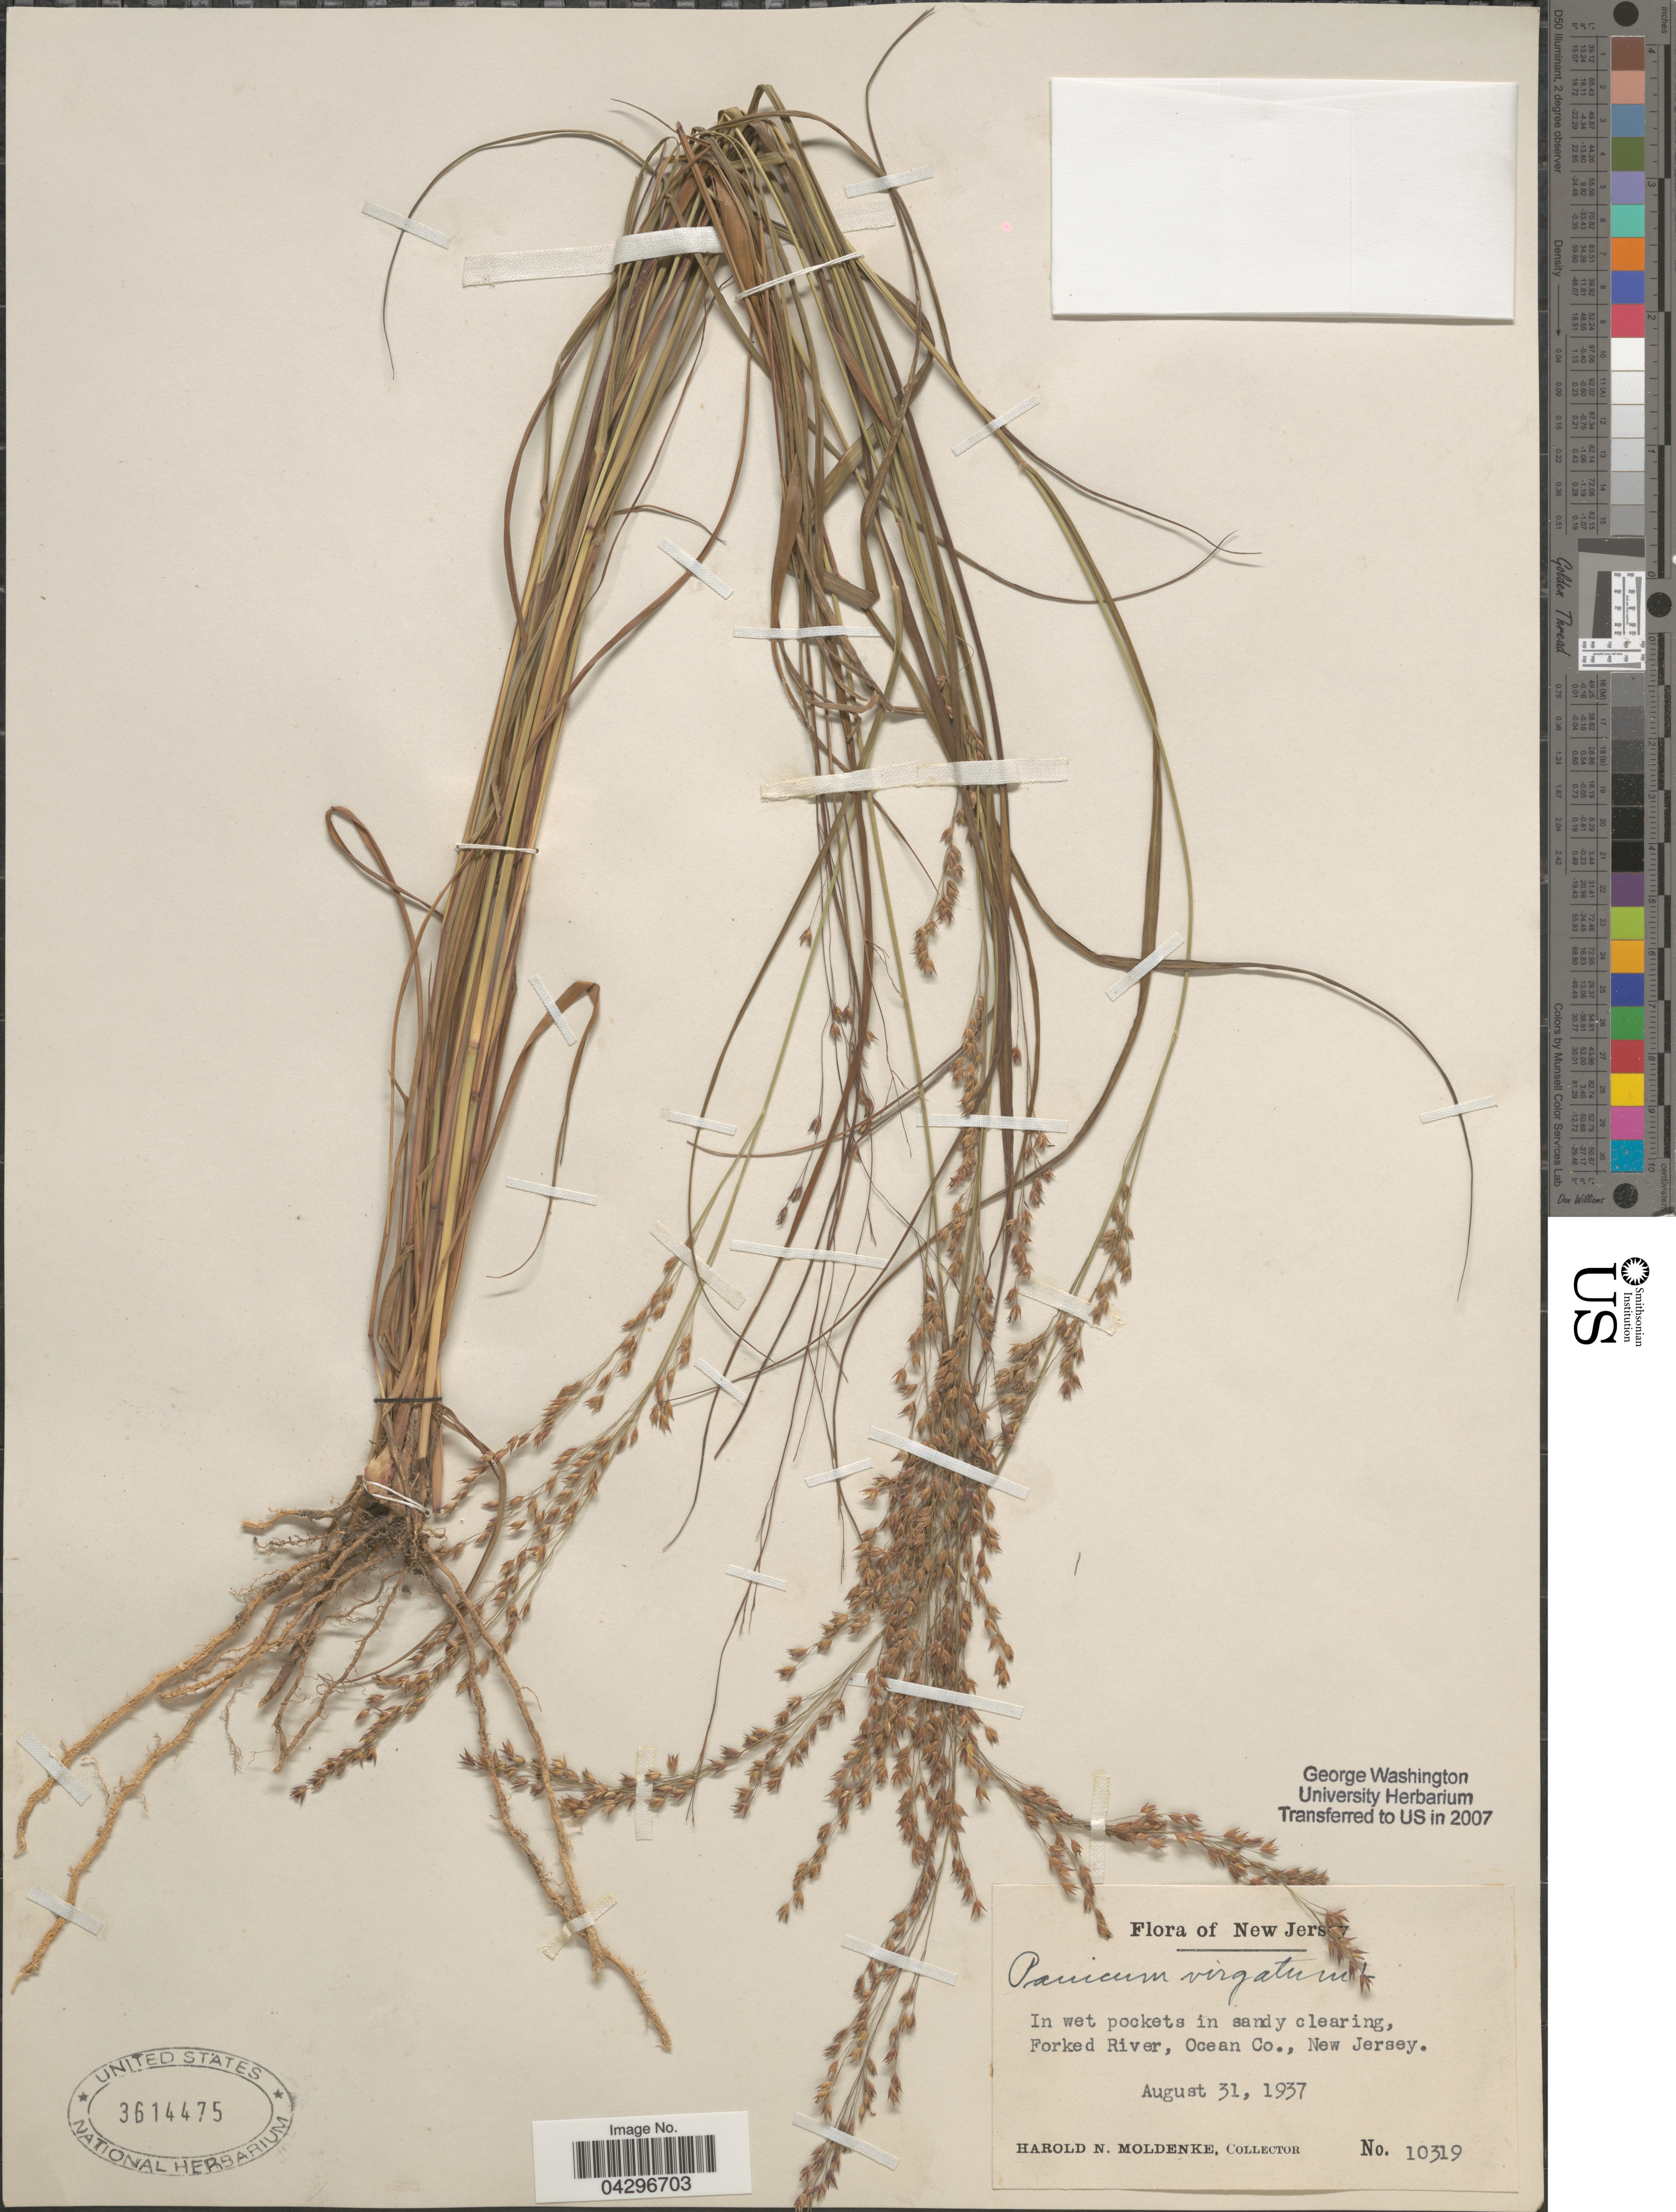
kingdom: Plantae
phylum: Tracheophyta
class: Liliopsida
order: Poales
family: Poaceae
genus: Panicum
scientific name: Panicum virgatum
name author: L.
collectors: H. N. Moldenke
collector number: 10319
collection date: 1937-08-31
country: United States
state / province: New Jersey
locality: In wet pockets in sandy clearing, Forked River, Ocean Co.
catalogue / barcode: US 3614475